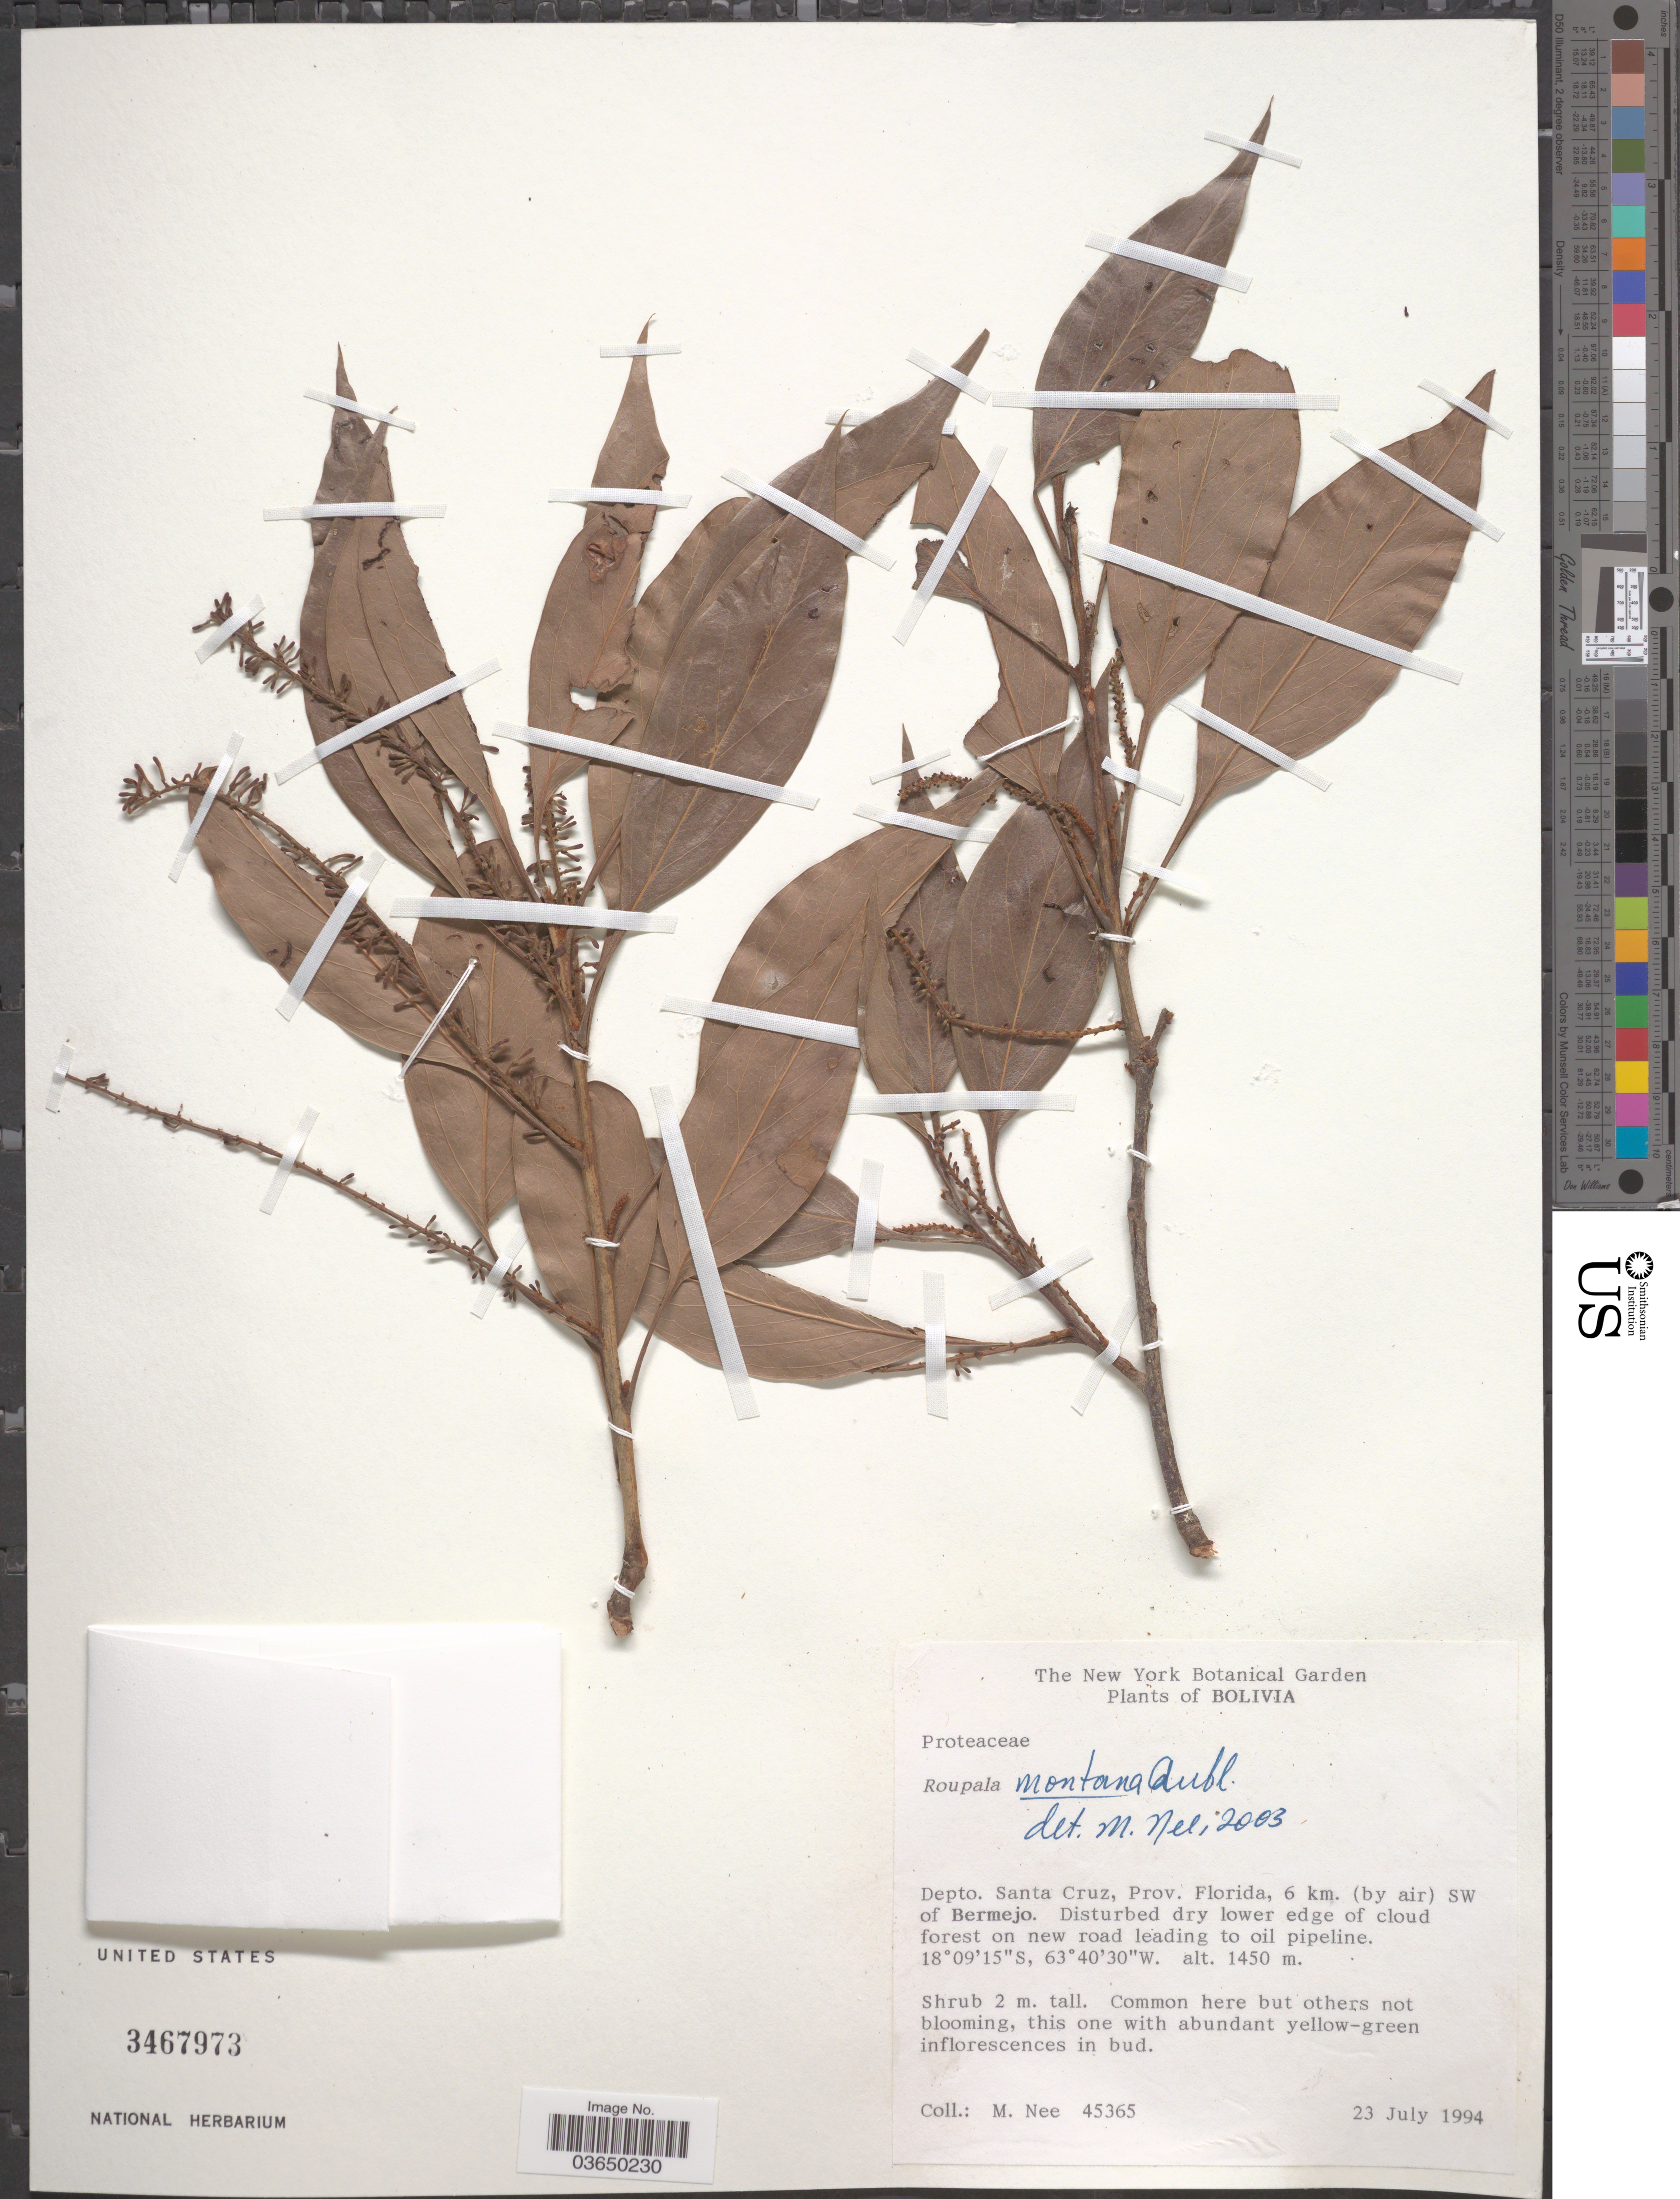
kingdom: Plantae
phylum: Tracheophyta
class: Magnoliopsida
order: Proteales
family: Proteaceae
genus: Roupala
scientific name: Roupala montana var. montana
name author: Aubl.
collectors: M. Nee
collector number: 45365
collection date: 1994-07-23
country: Bolivia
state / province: Santa Cruz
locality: Depto. Santa Cruz, Prov. Florida, 6 km. (by air) SW of Bermejo. On new road leading to oil pipeline.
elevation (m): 1450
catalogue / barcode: US 3467973